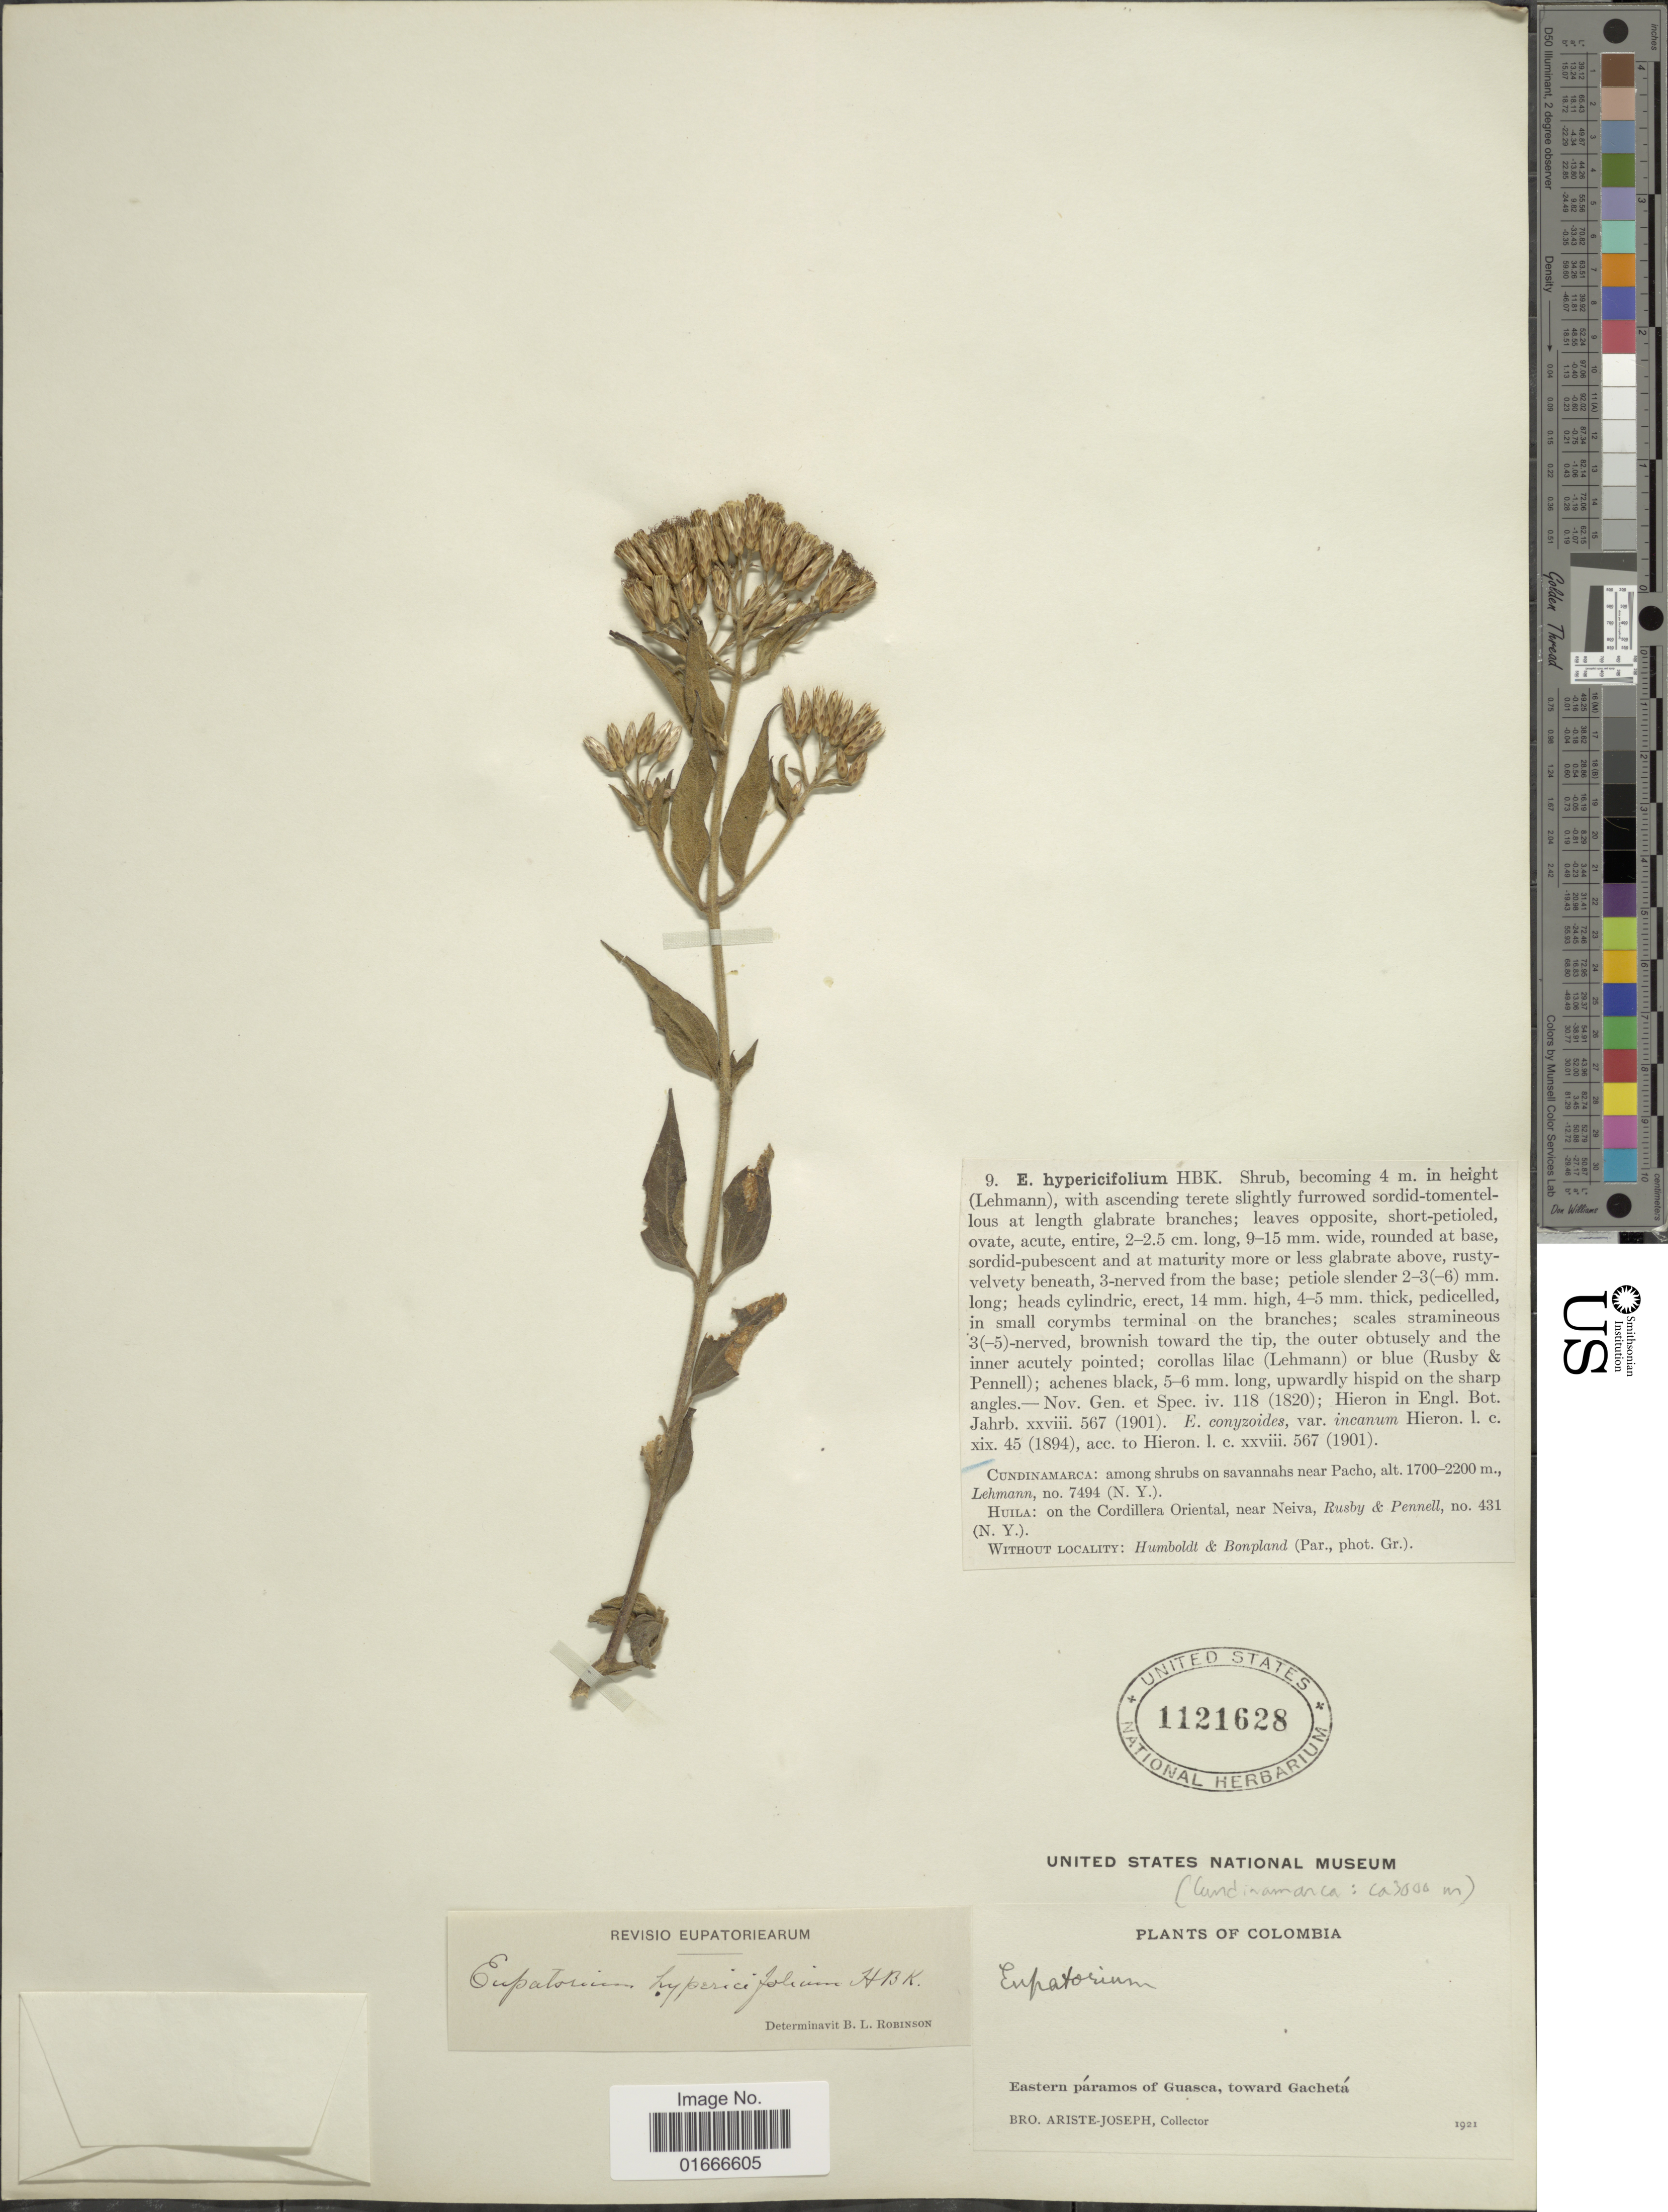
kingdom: Plantae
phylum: Tracheophyta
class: Magnoliopsida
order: Asterales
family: Asteraceae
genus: Chromolaena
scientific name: Chromolaena hypericifolia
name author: (Kunth) R.M. King & H. Rob.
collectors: Bro. Ariste-Joseph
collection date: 1921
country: Colombia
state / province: Cundinamarca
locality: Near Pacho, Eastern paramos of Guasca, toward Gacheta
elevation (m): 1700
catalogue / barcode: US 1121628